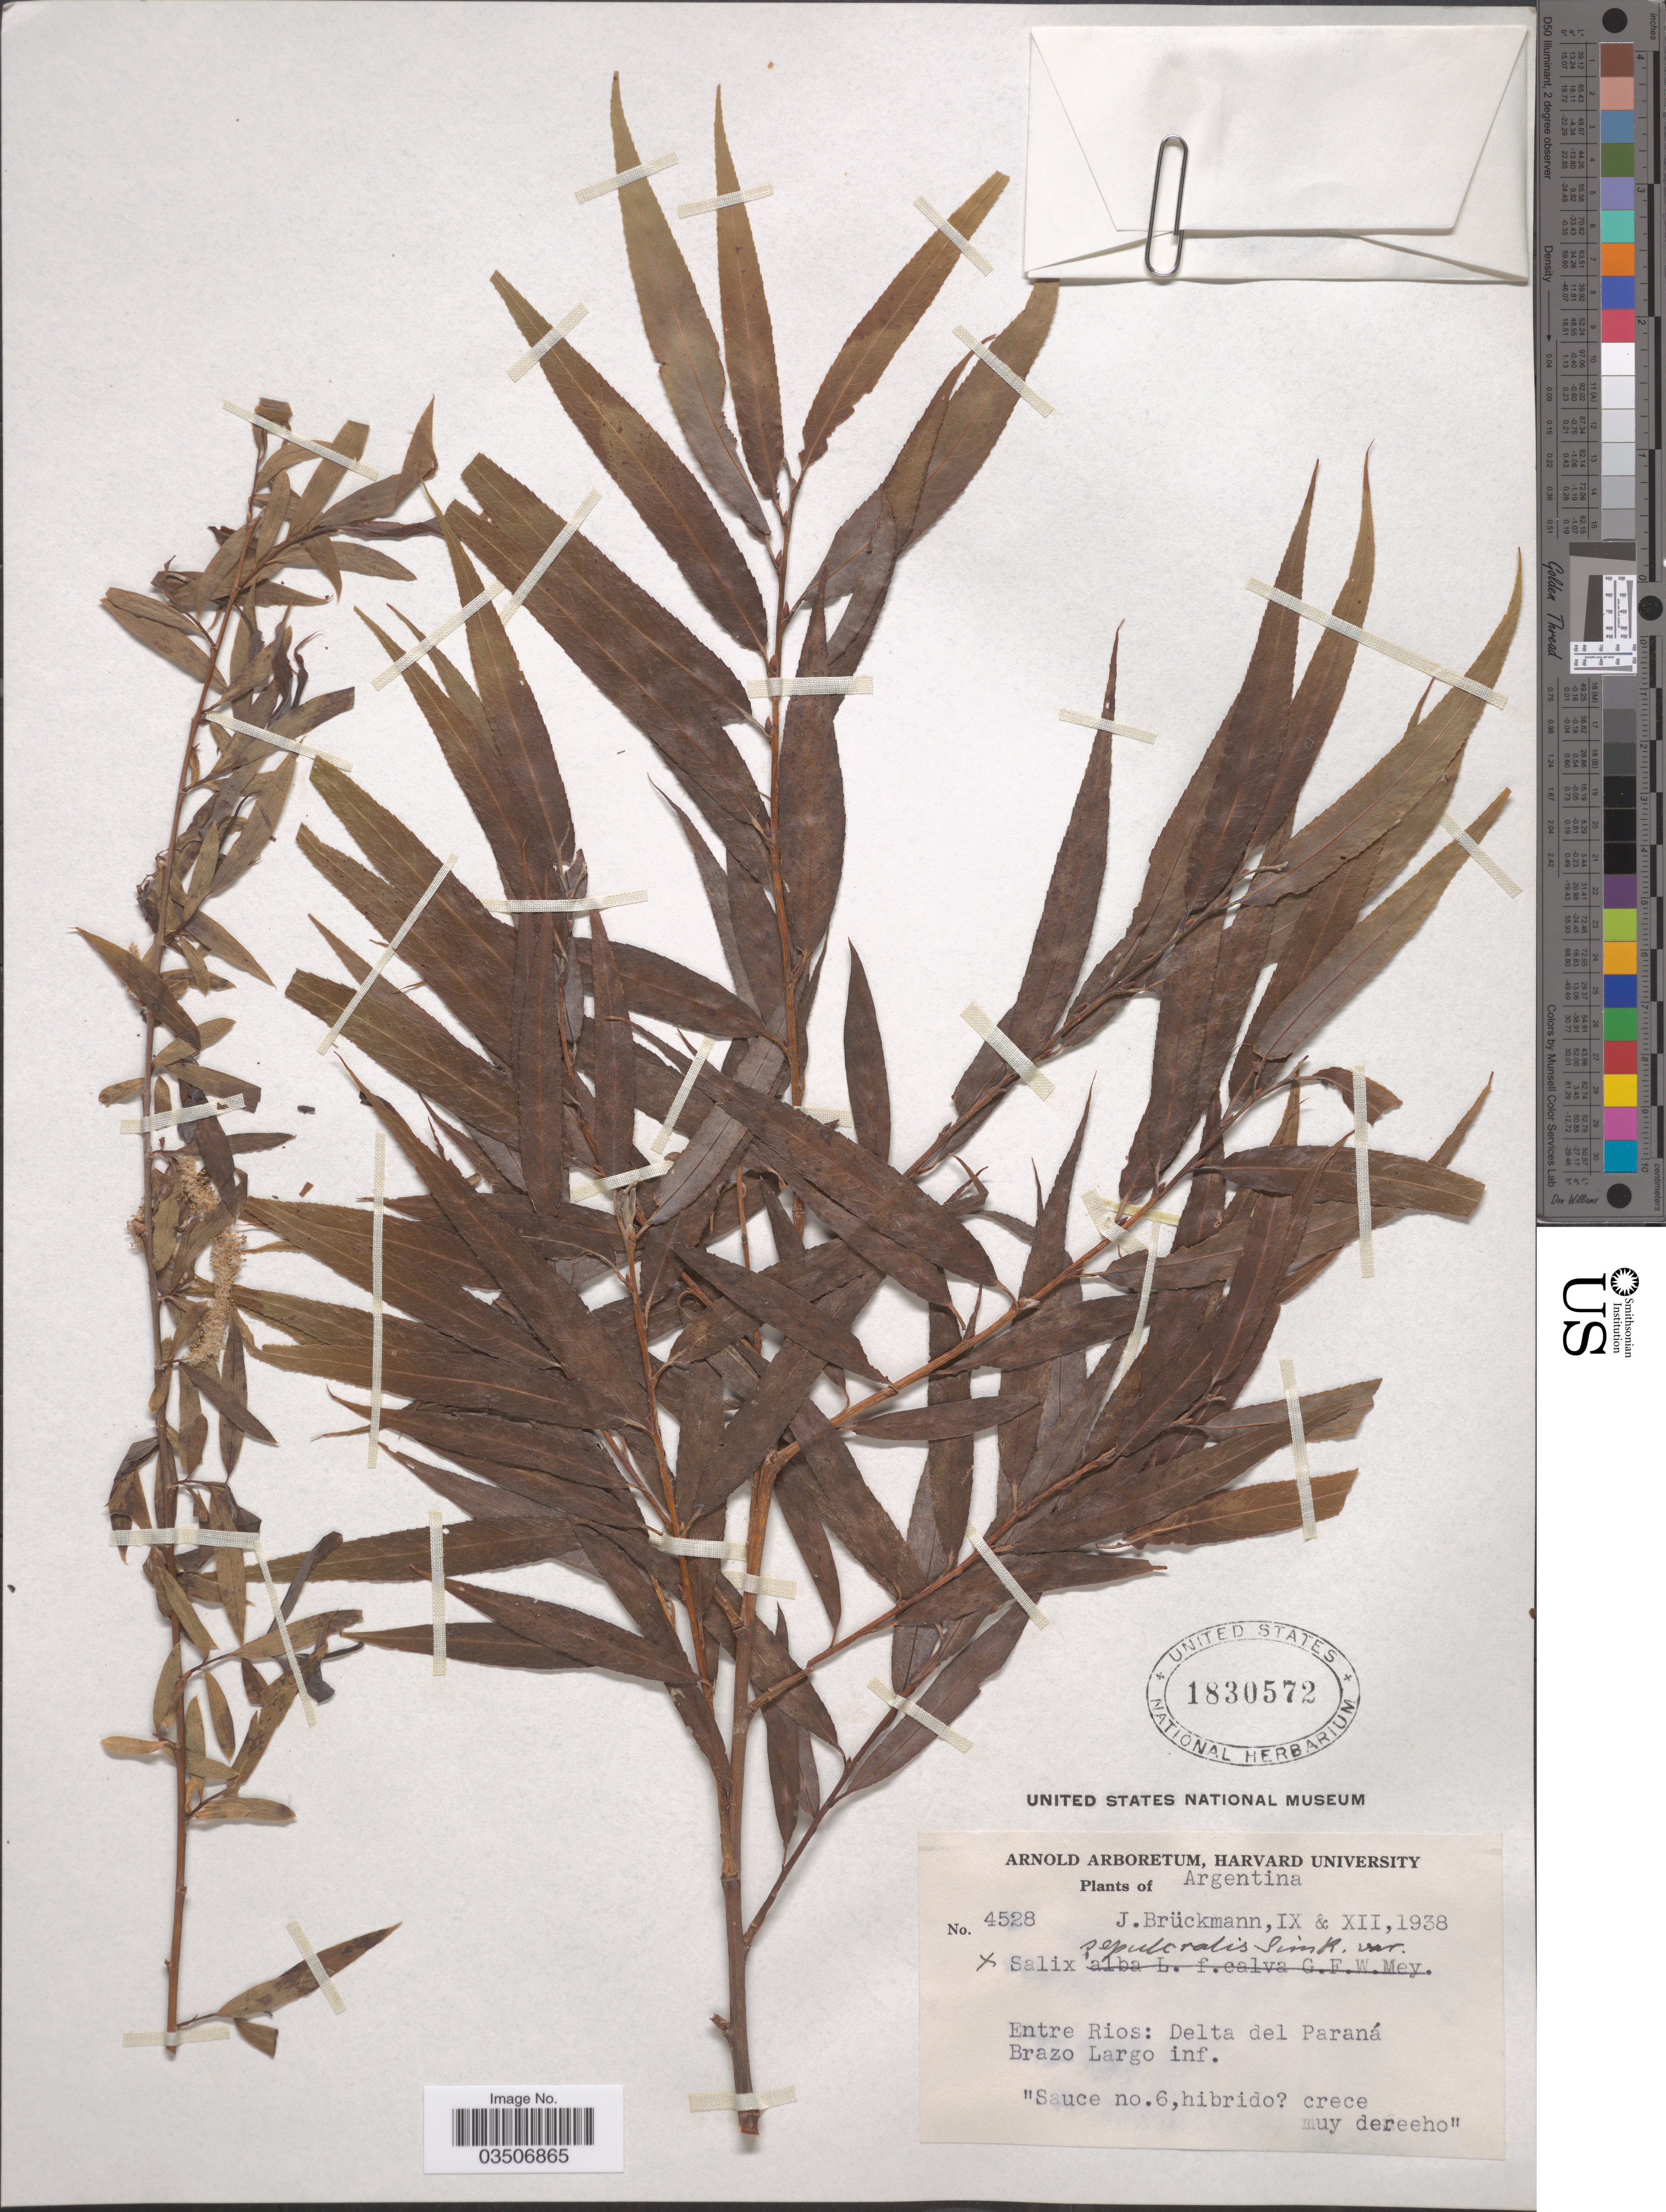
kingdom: Plantae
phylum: Tracheophyta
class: Magnoliopsida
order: Malpighiales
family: Salicaceae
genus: Salix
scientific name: Salix x sepulcralis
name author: Simonk.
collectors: J. Brückmann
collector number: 4528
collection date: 1938-09/1938-12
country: Argentina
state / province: Entre Rios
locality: Delta del Paraná Brazo Largo inf.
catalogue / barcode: US 1830572